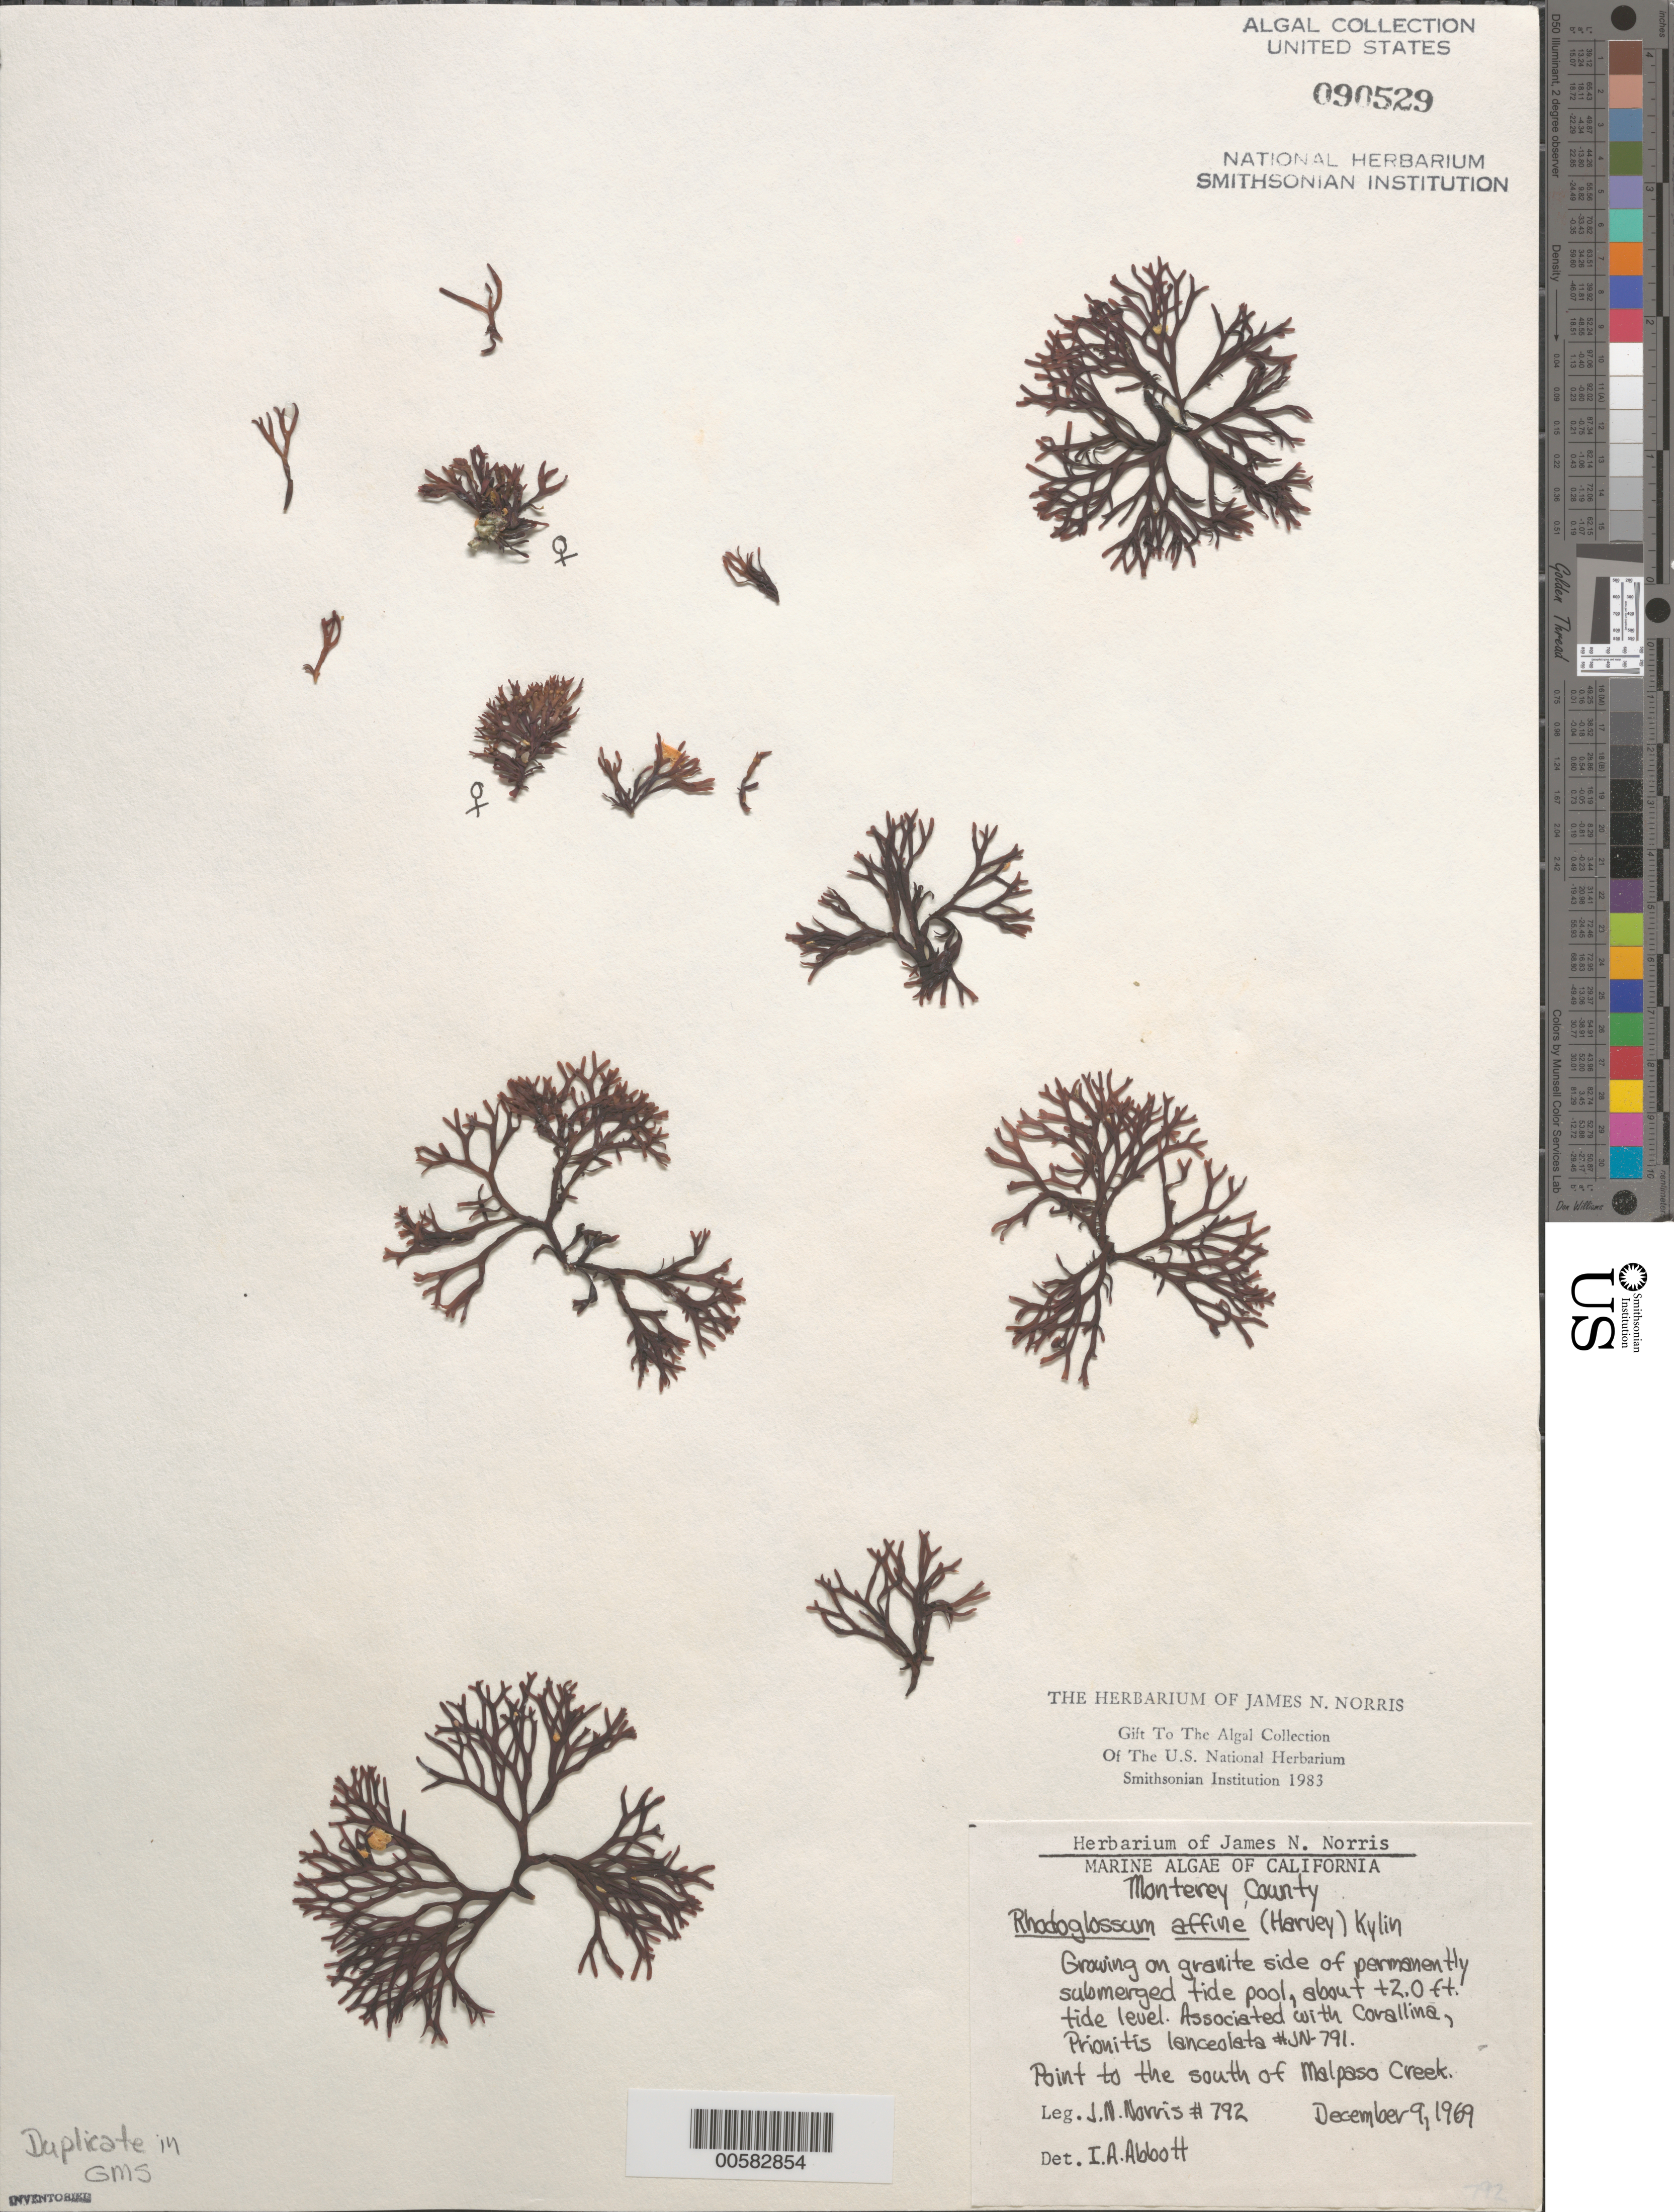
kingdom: Plantae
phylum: Rhodophyta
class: Florideophyceae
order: Gigartinales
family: Gigartinaceae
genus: Mazzaella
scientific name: Mazzaella affinis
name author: (Harvey) Fredericq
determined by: Algae name updating Project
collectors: J. N. Norris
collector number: JN-792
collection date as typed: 09 Dec 1969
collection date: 1969-12-09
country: United States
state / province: California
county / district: Monterey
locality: South of Malpaso Creek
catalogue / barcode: US 90529